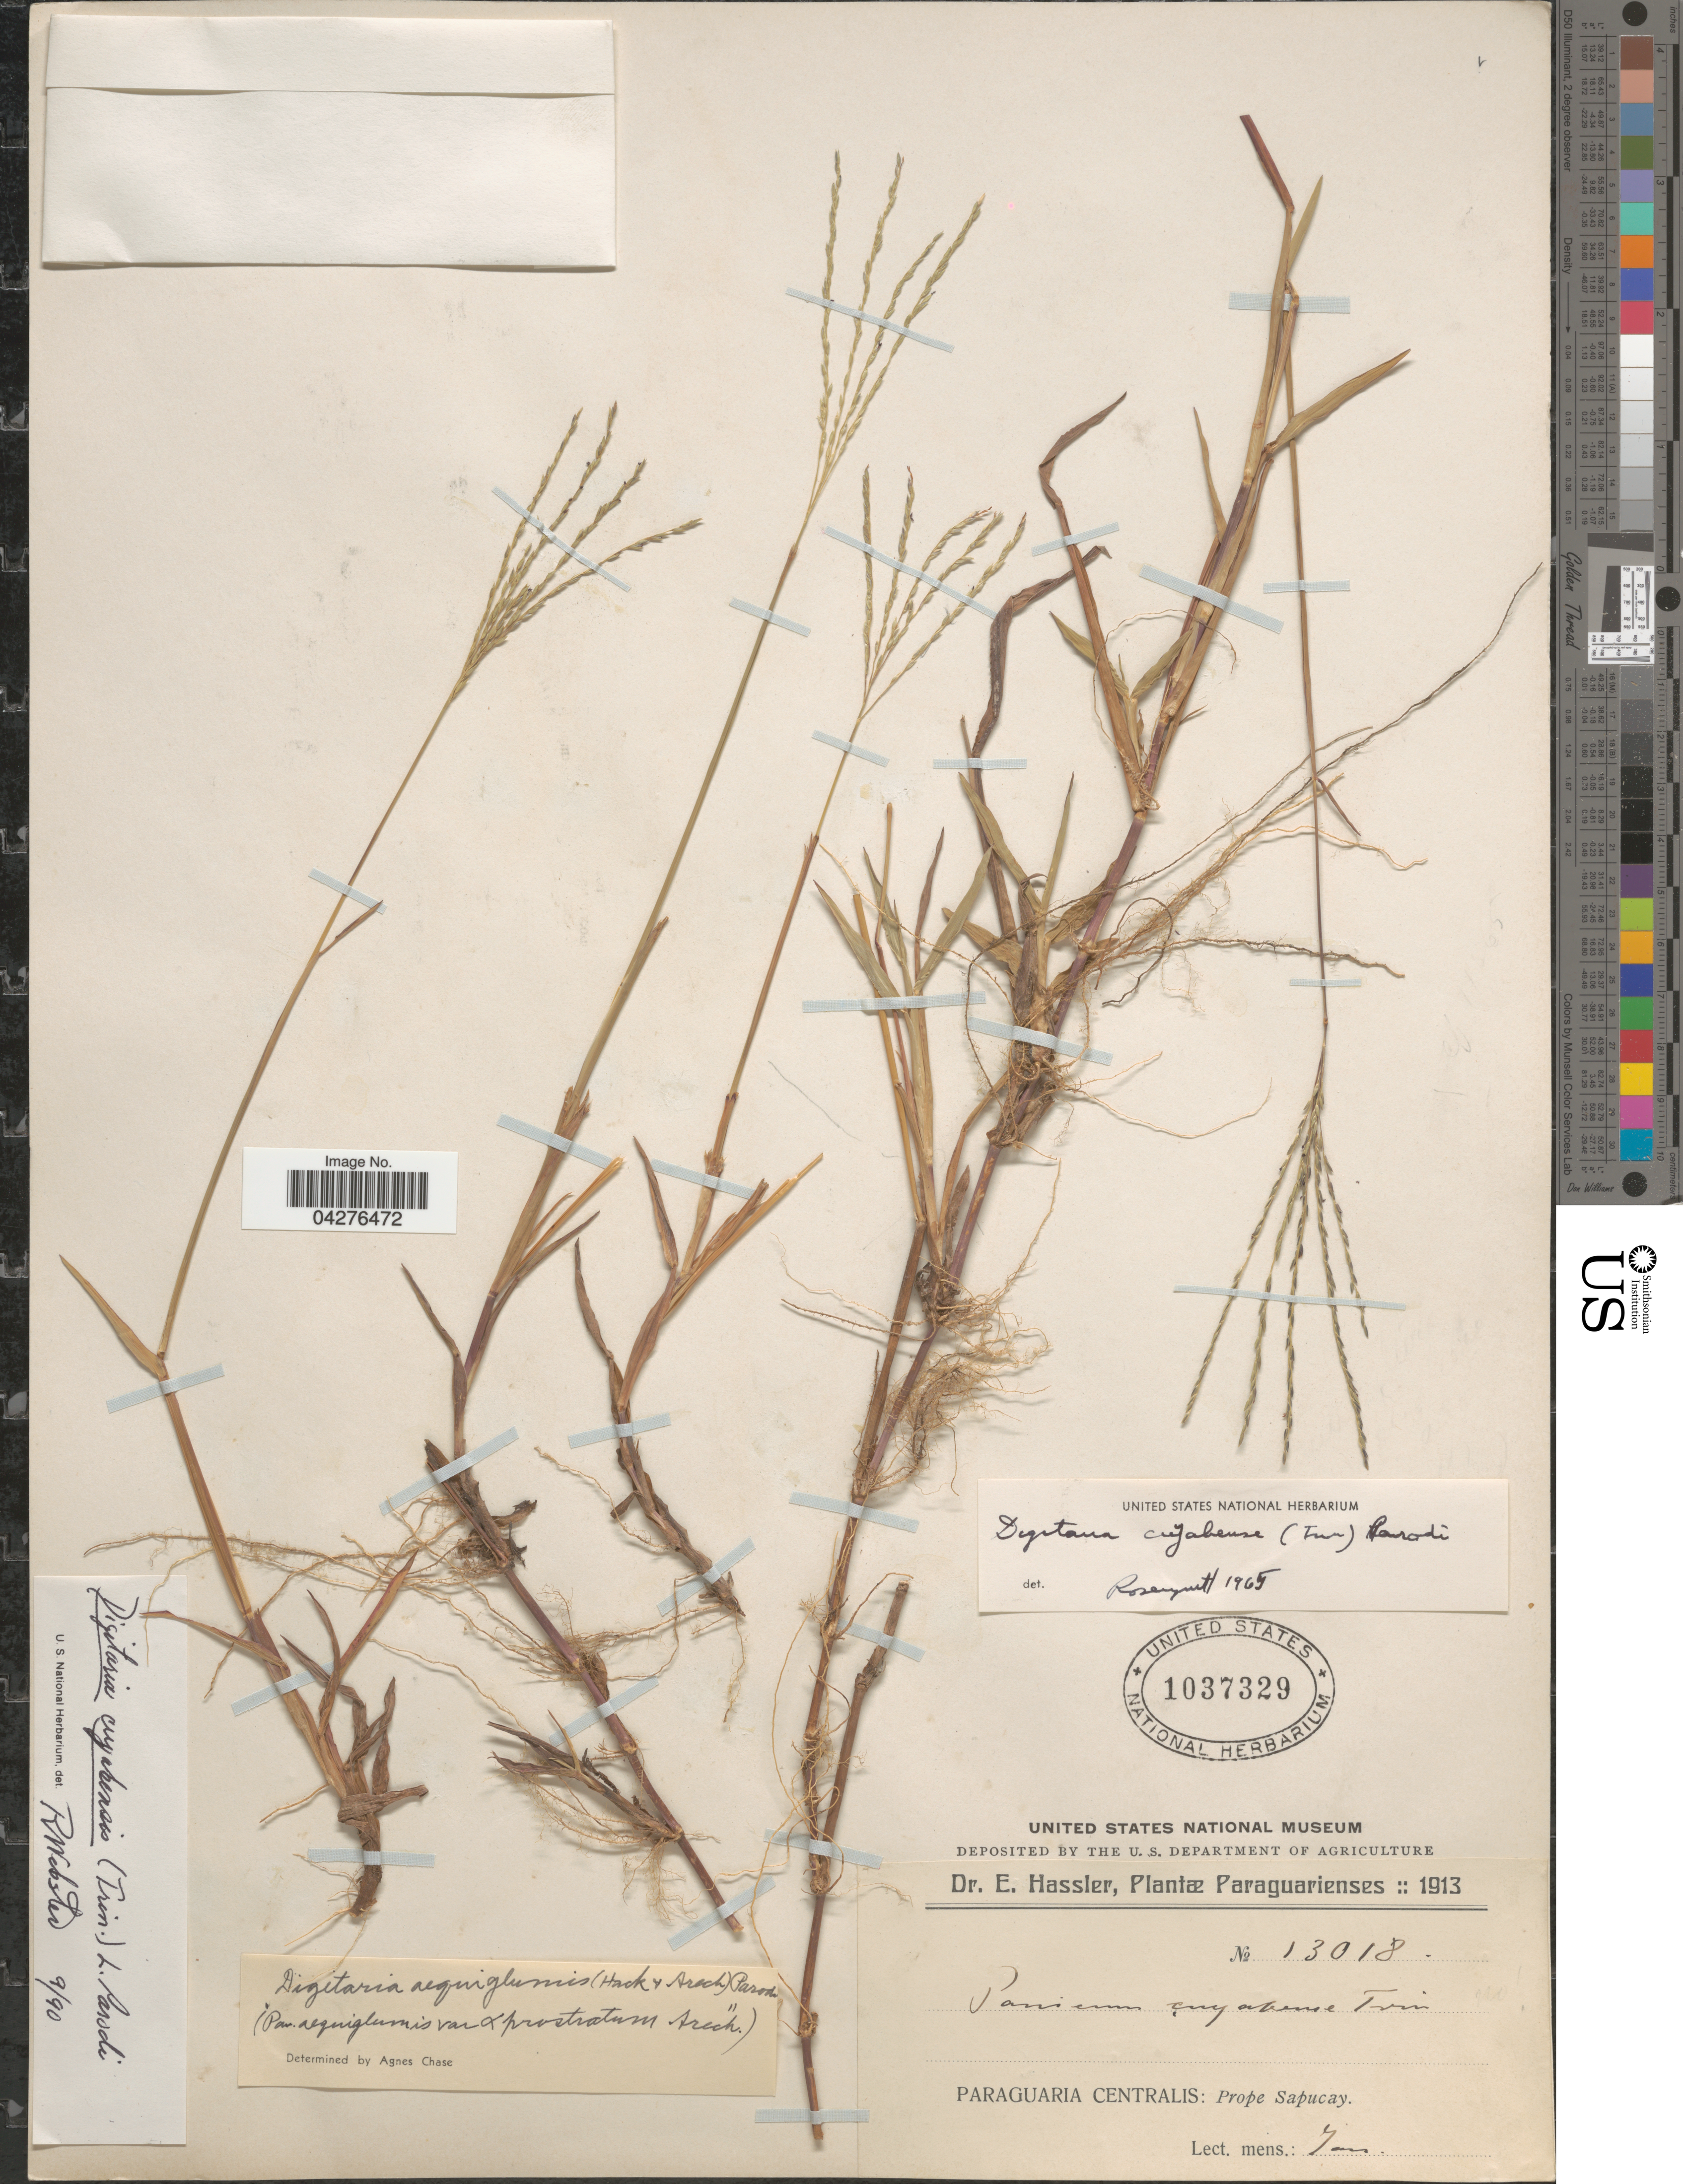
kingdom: Plantae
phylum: Tracheophyta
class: Liliopsida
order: Poales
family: Poaceae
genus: Digitaria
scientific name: Digitaria cuyabensis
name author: (Trin.) Parodi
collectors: E. Hassler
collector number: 13018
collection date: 1913-01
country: Paraguay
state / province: Paraguari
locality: Paraguaria Centralis: Prope Sapucay.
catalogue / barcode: US 1037329